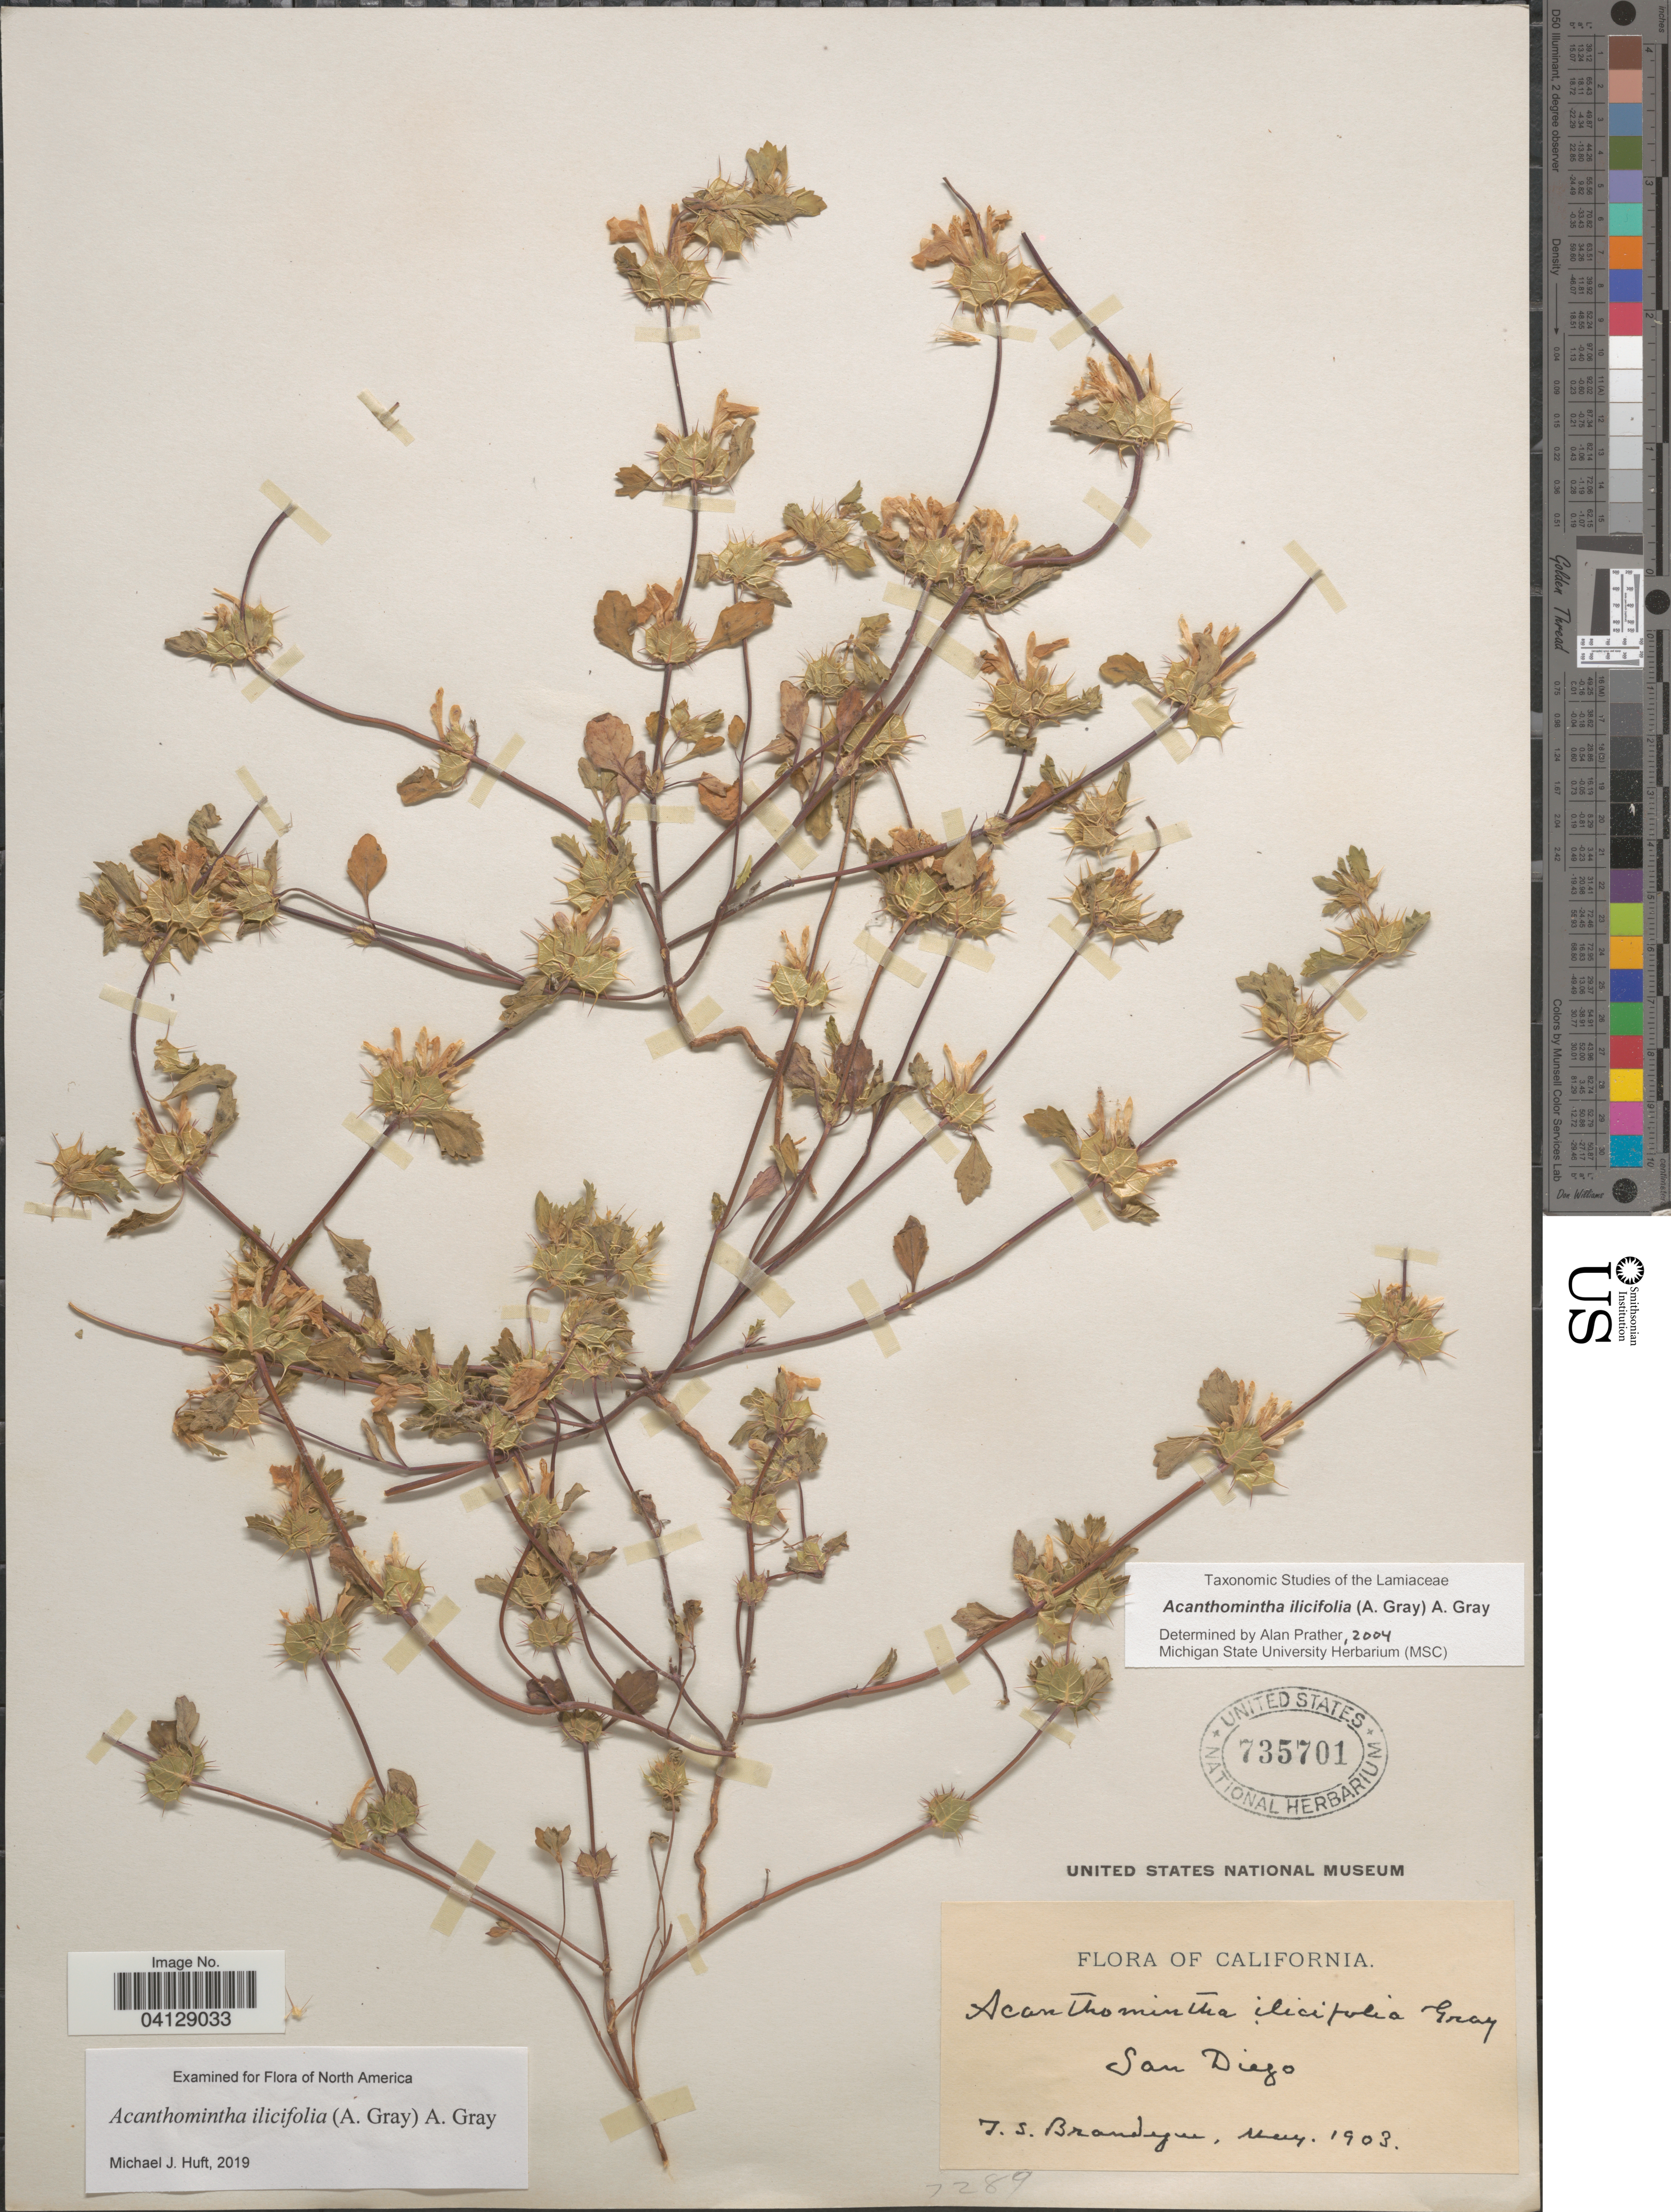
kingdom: Plantae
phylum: Tracheophyta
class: Magnoliopsida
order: Lamiales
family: Lamiaceae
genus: Acanthomintha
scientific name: Acanthomintha ilicifolia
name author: A. Gray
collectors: T. S. Brandegee (herbarium)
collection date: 1903-05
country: United States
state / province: California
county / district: San Diego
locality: San Diego.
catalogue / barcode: US 735701